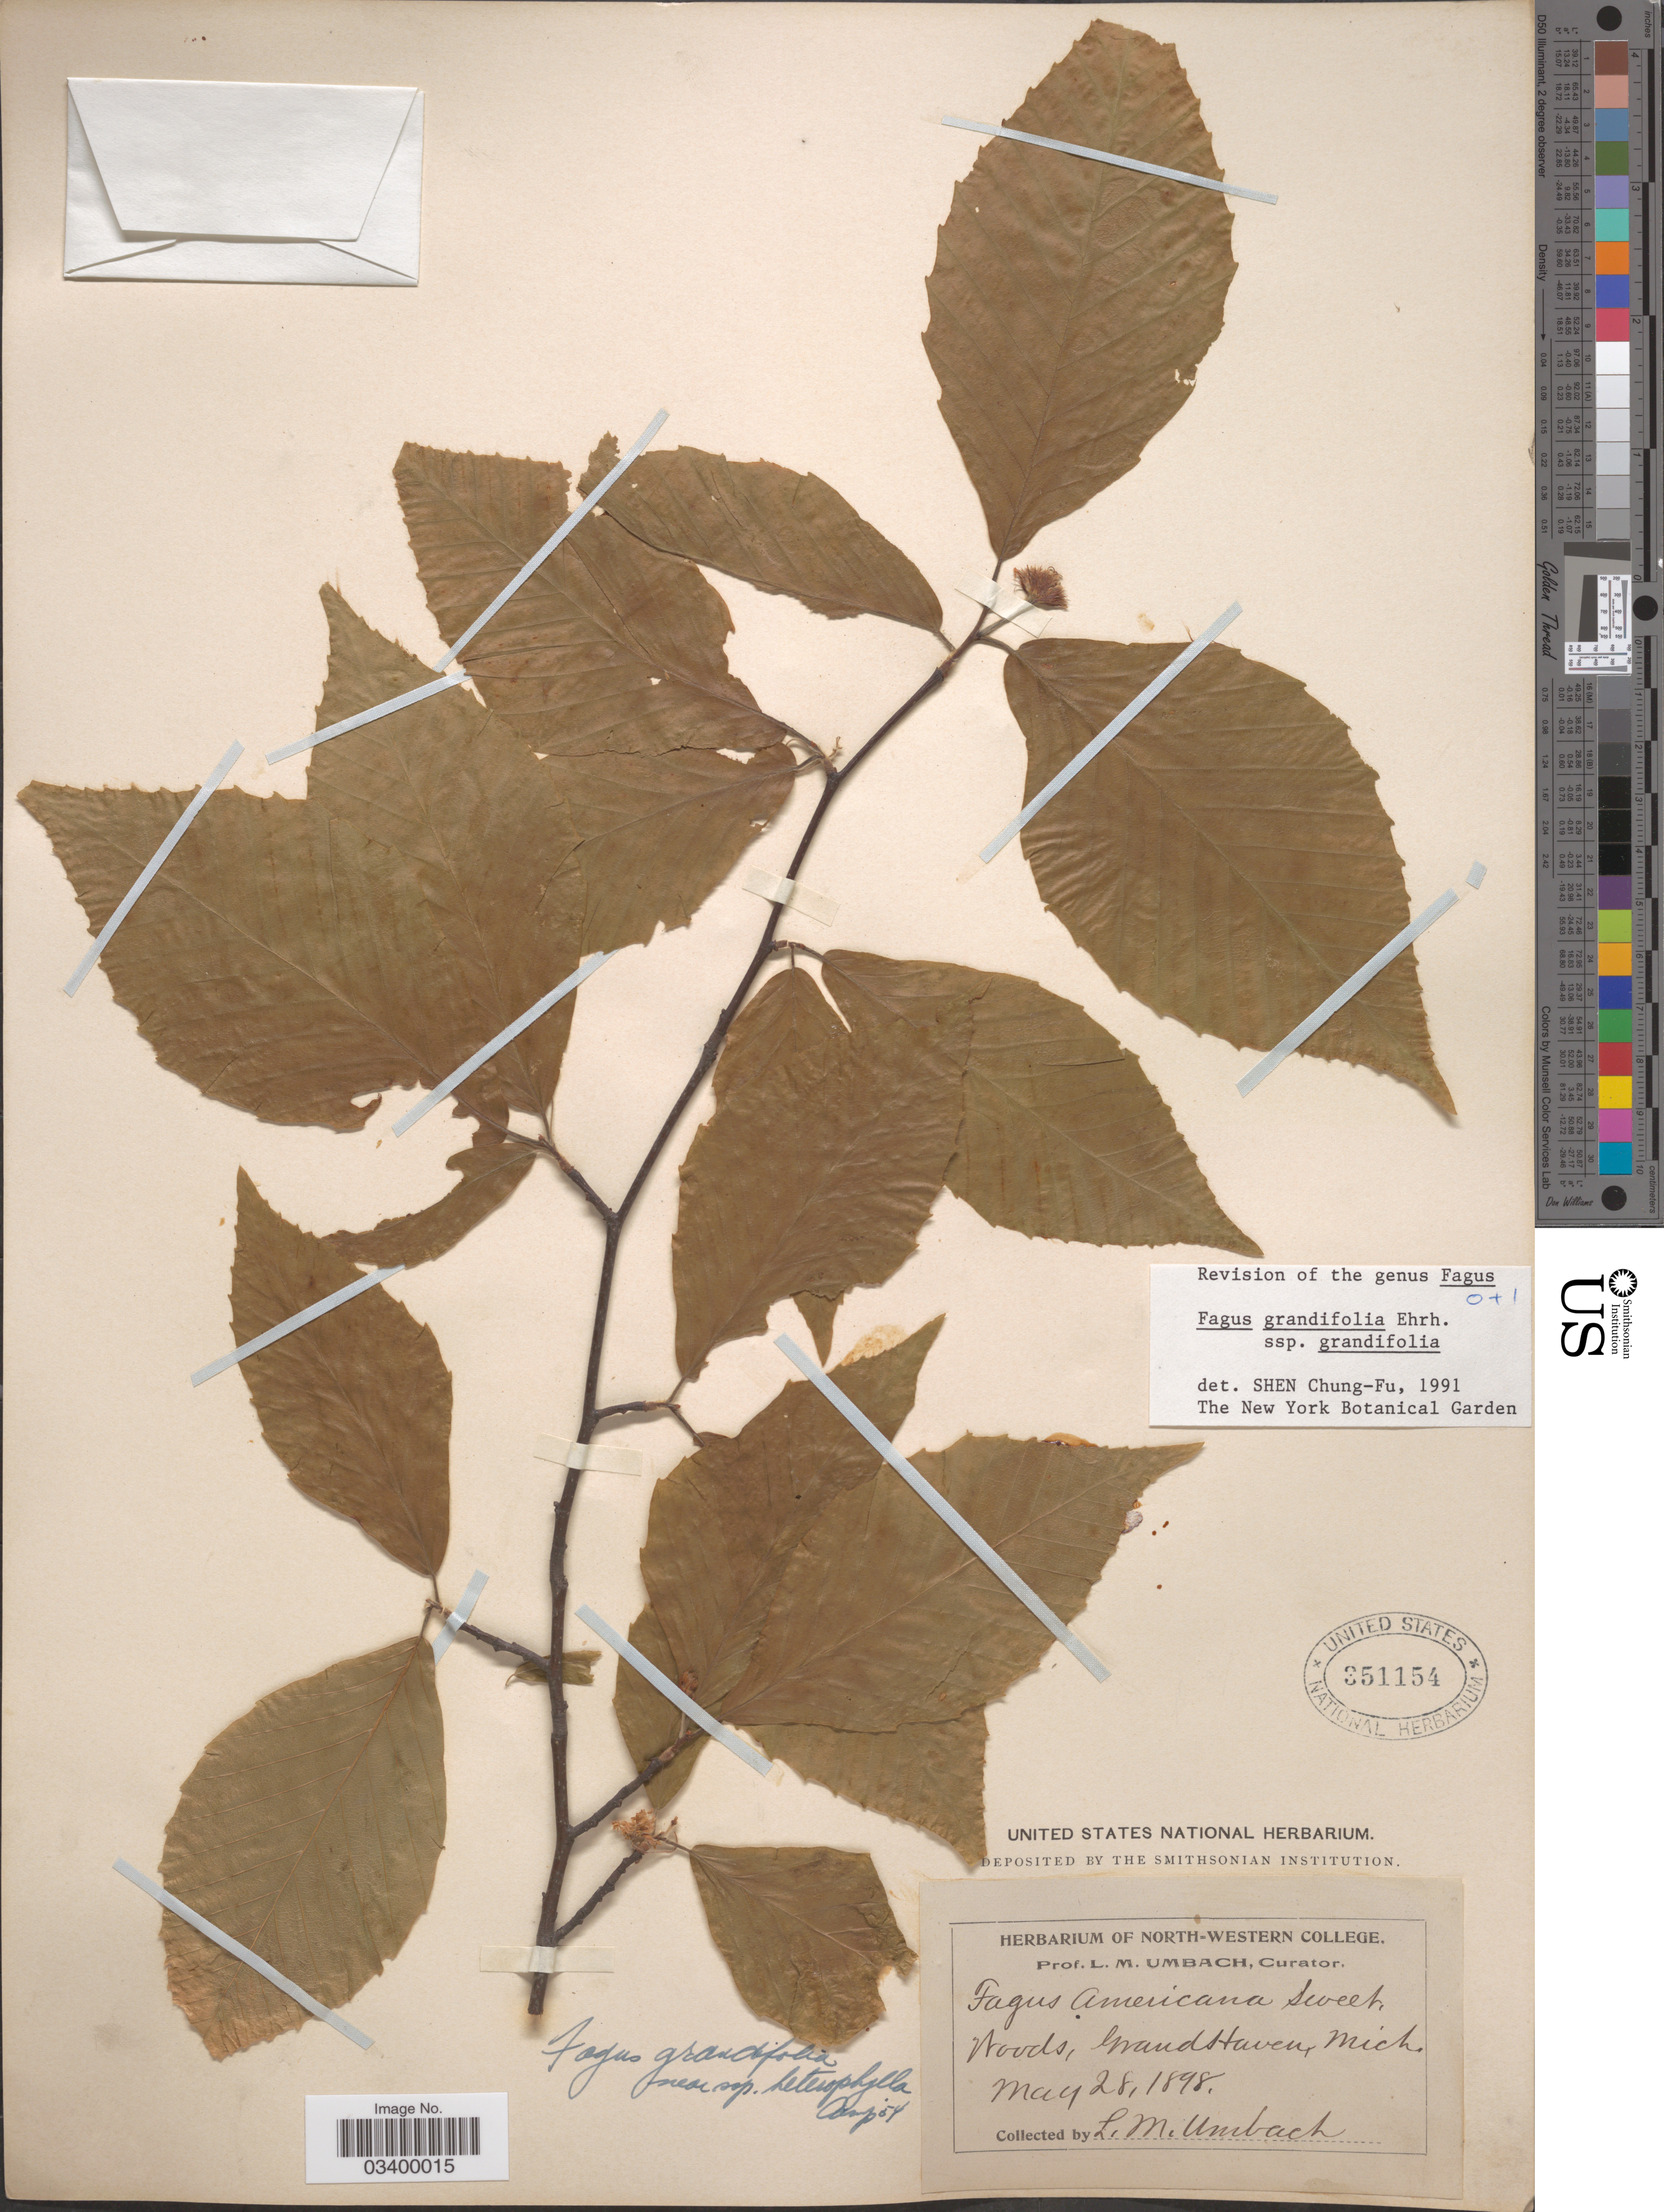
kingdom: Plantae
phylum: Tracheophyta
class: Magnoliopsida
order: Fagales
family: Fagaceae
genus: Fagus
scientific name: Fagus grandifolia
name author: Ehrh.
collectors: L. M. Umbach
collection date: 1898-05-28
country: United States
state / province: Michigan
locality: Grand Haven.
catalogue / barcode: US 351154